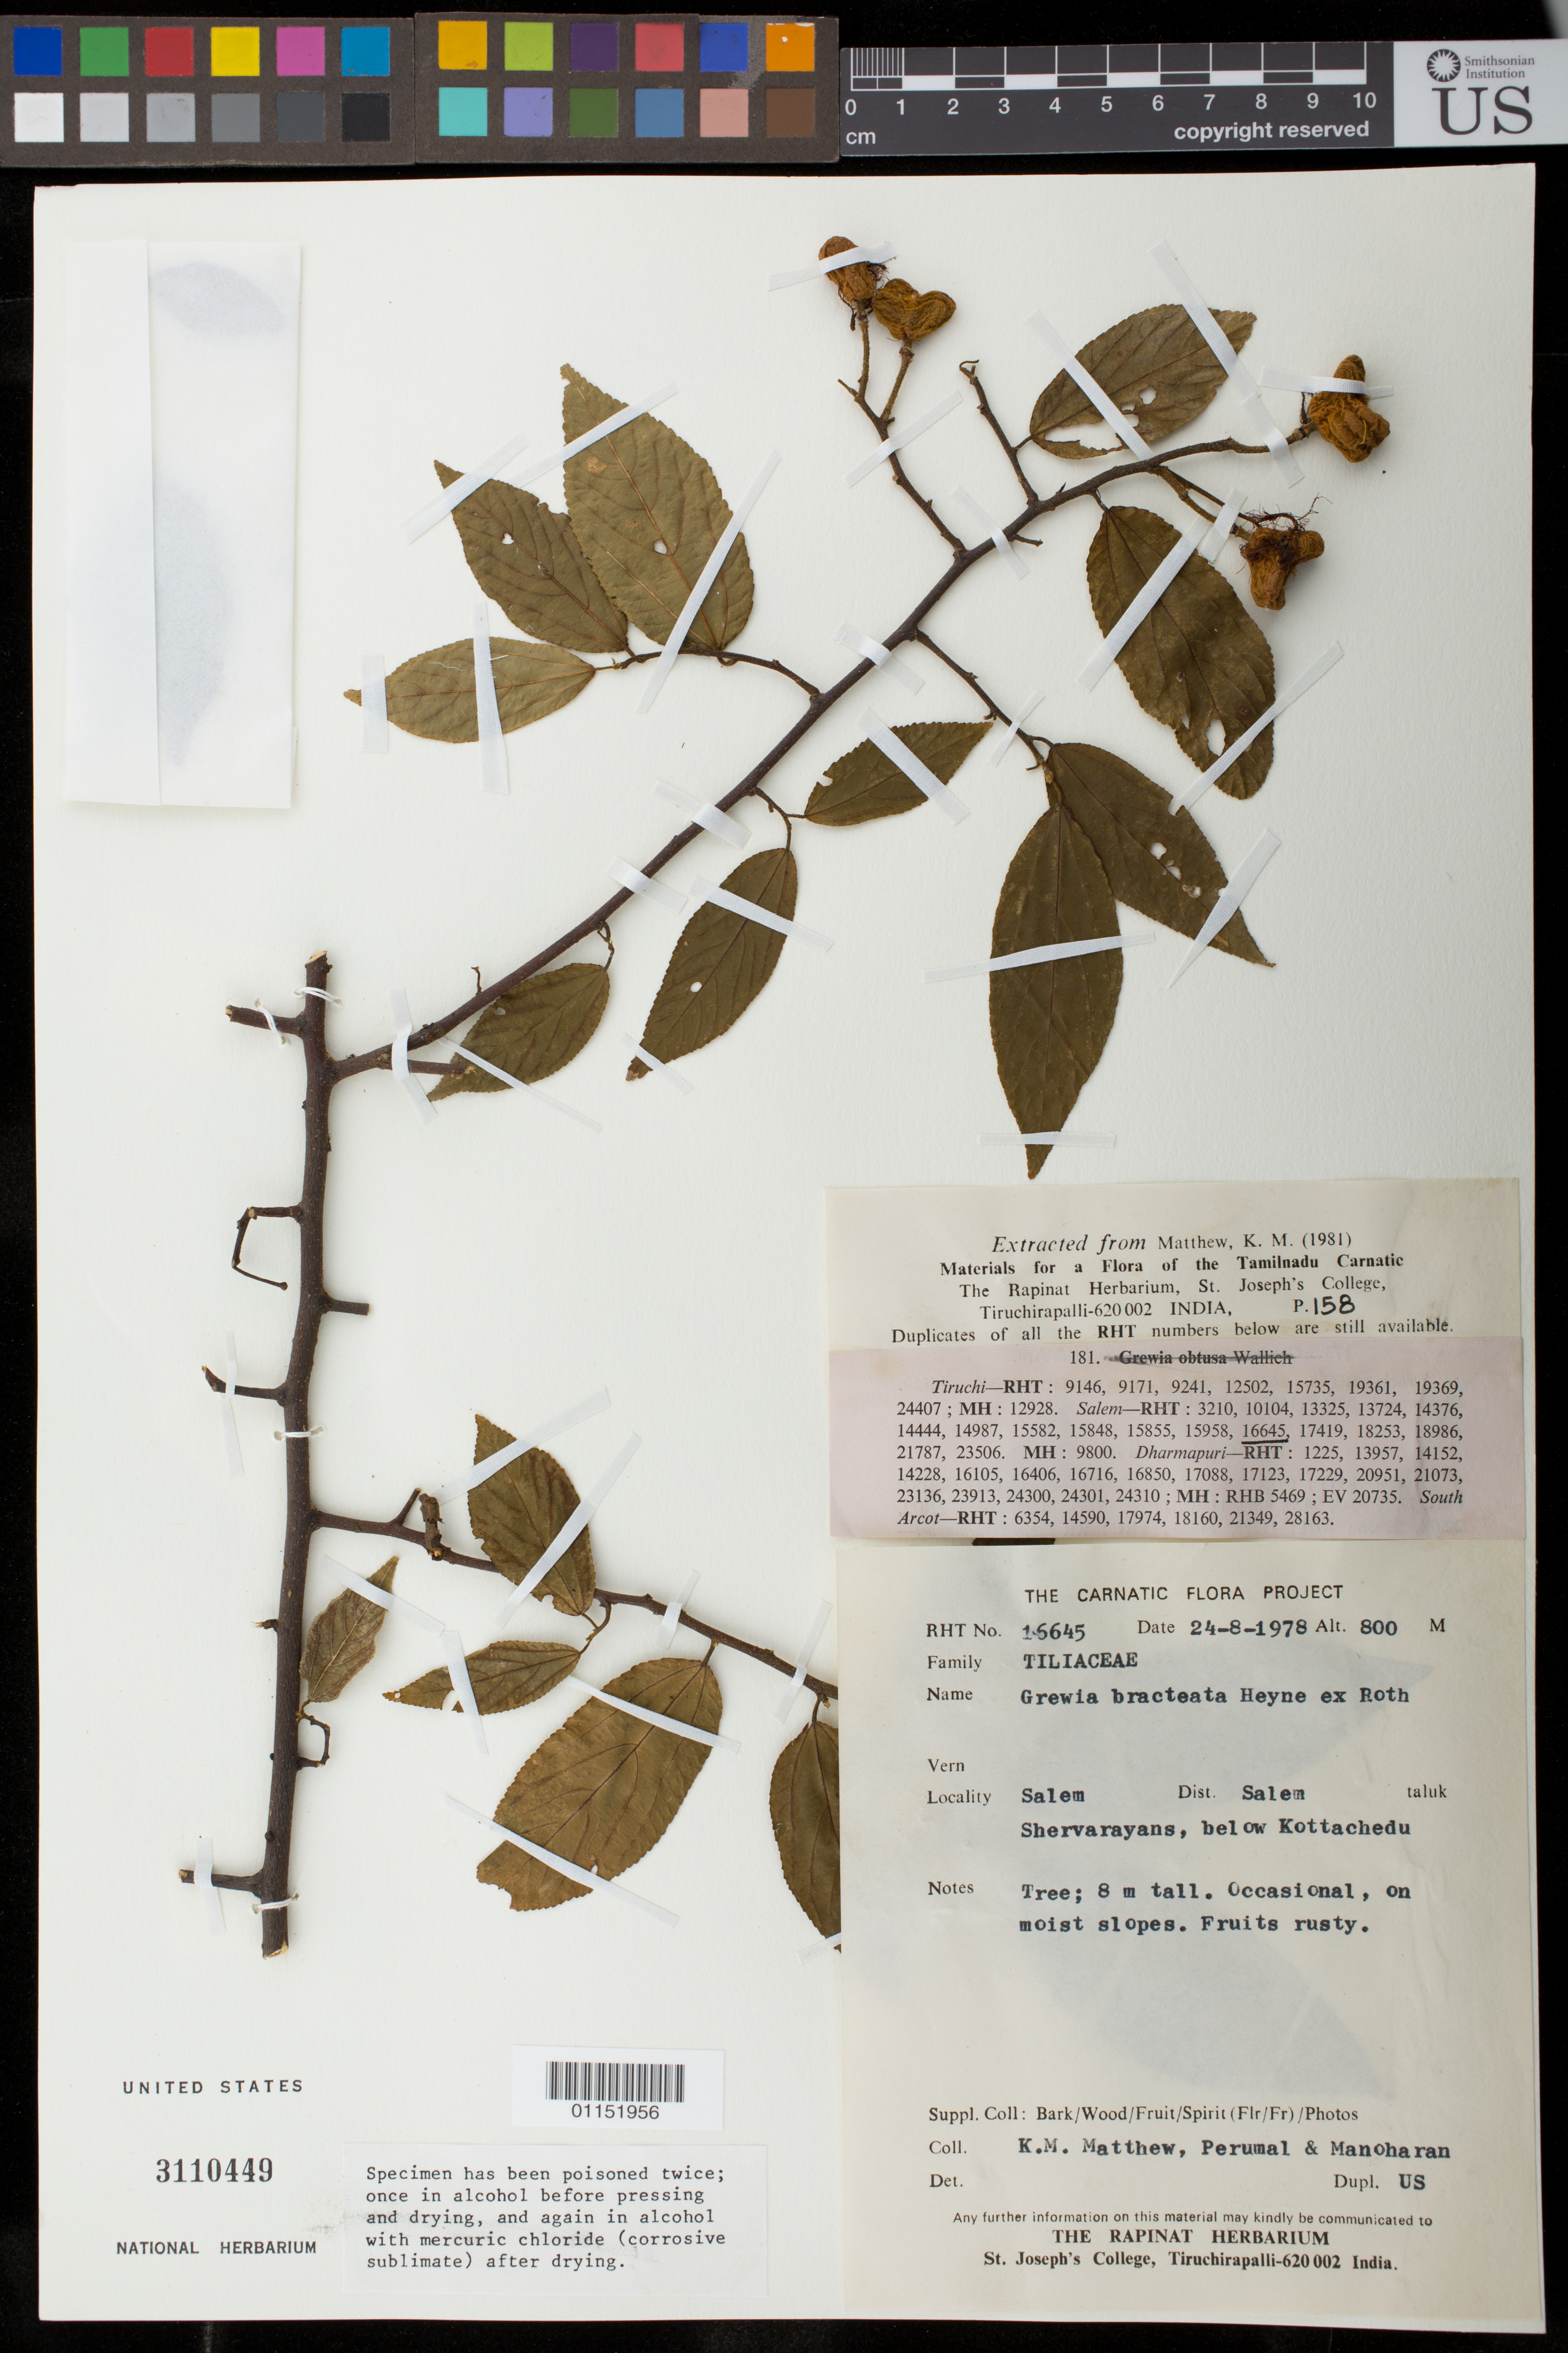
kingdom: Plantae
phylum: Tracheophyta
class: Magnoliopsida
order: Malvales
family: Malvaceae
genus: Grewia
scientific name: Grewia bracteata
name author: Roth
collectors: K. M. Matthew, C. Manoharan & P. Perumal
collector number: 16645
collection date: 1978-08-24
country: India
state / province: Kerala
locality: Shervarayans, below Kottachedu. Omallur. Salem.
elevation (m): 800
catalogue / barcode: US 3110449